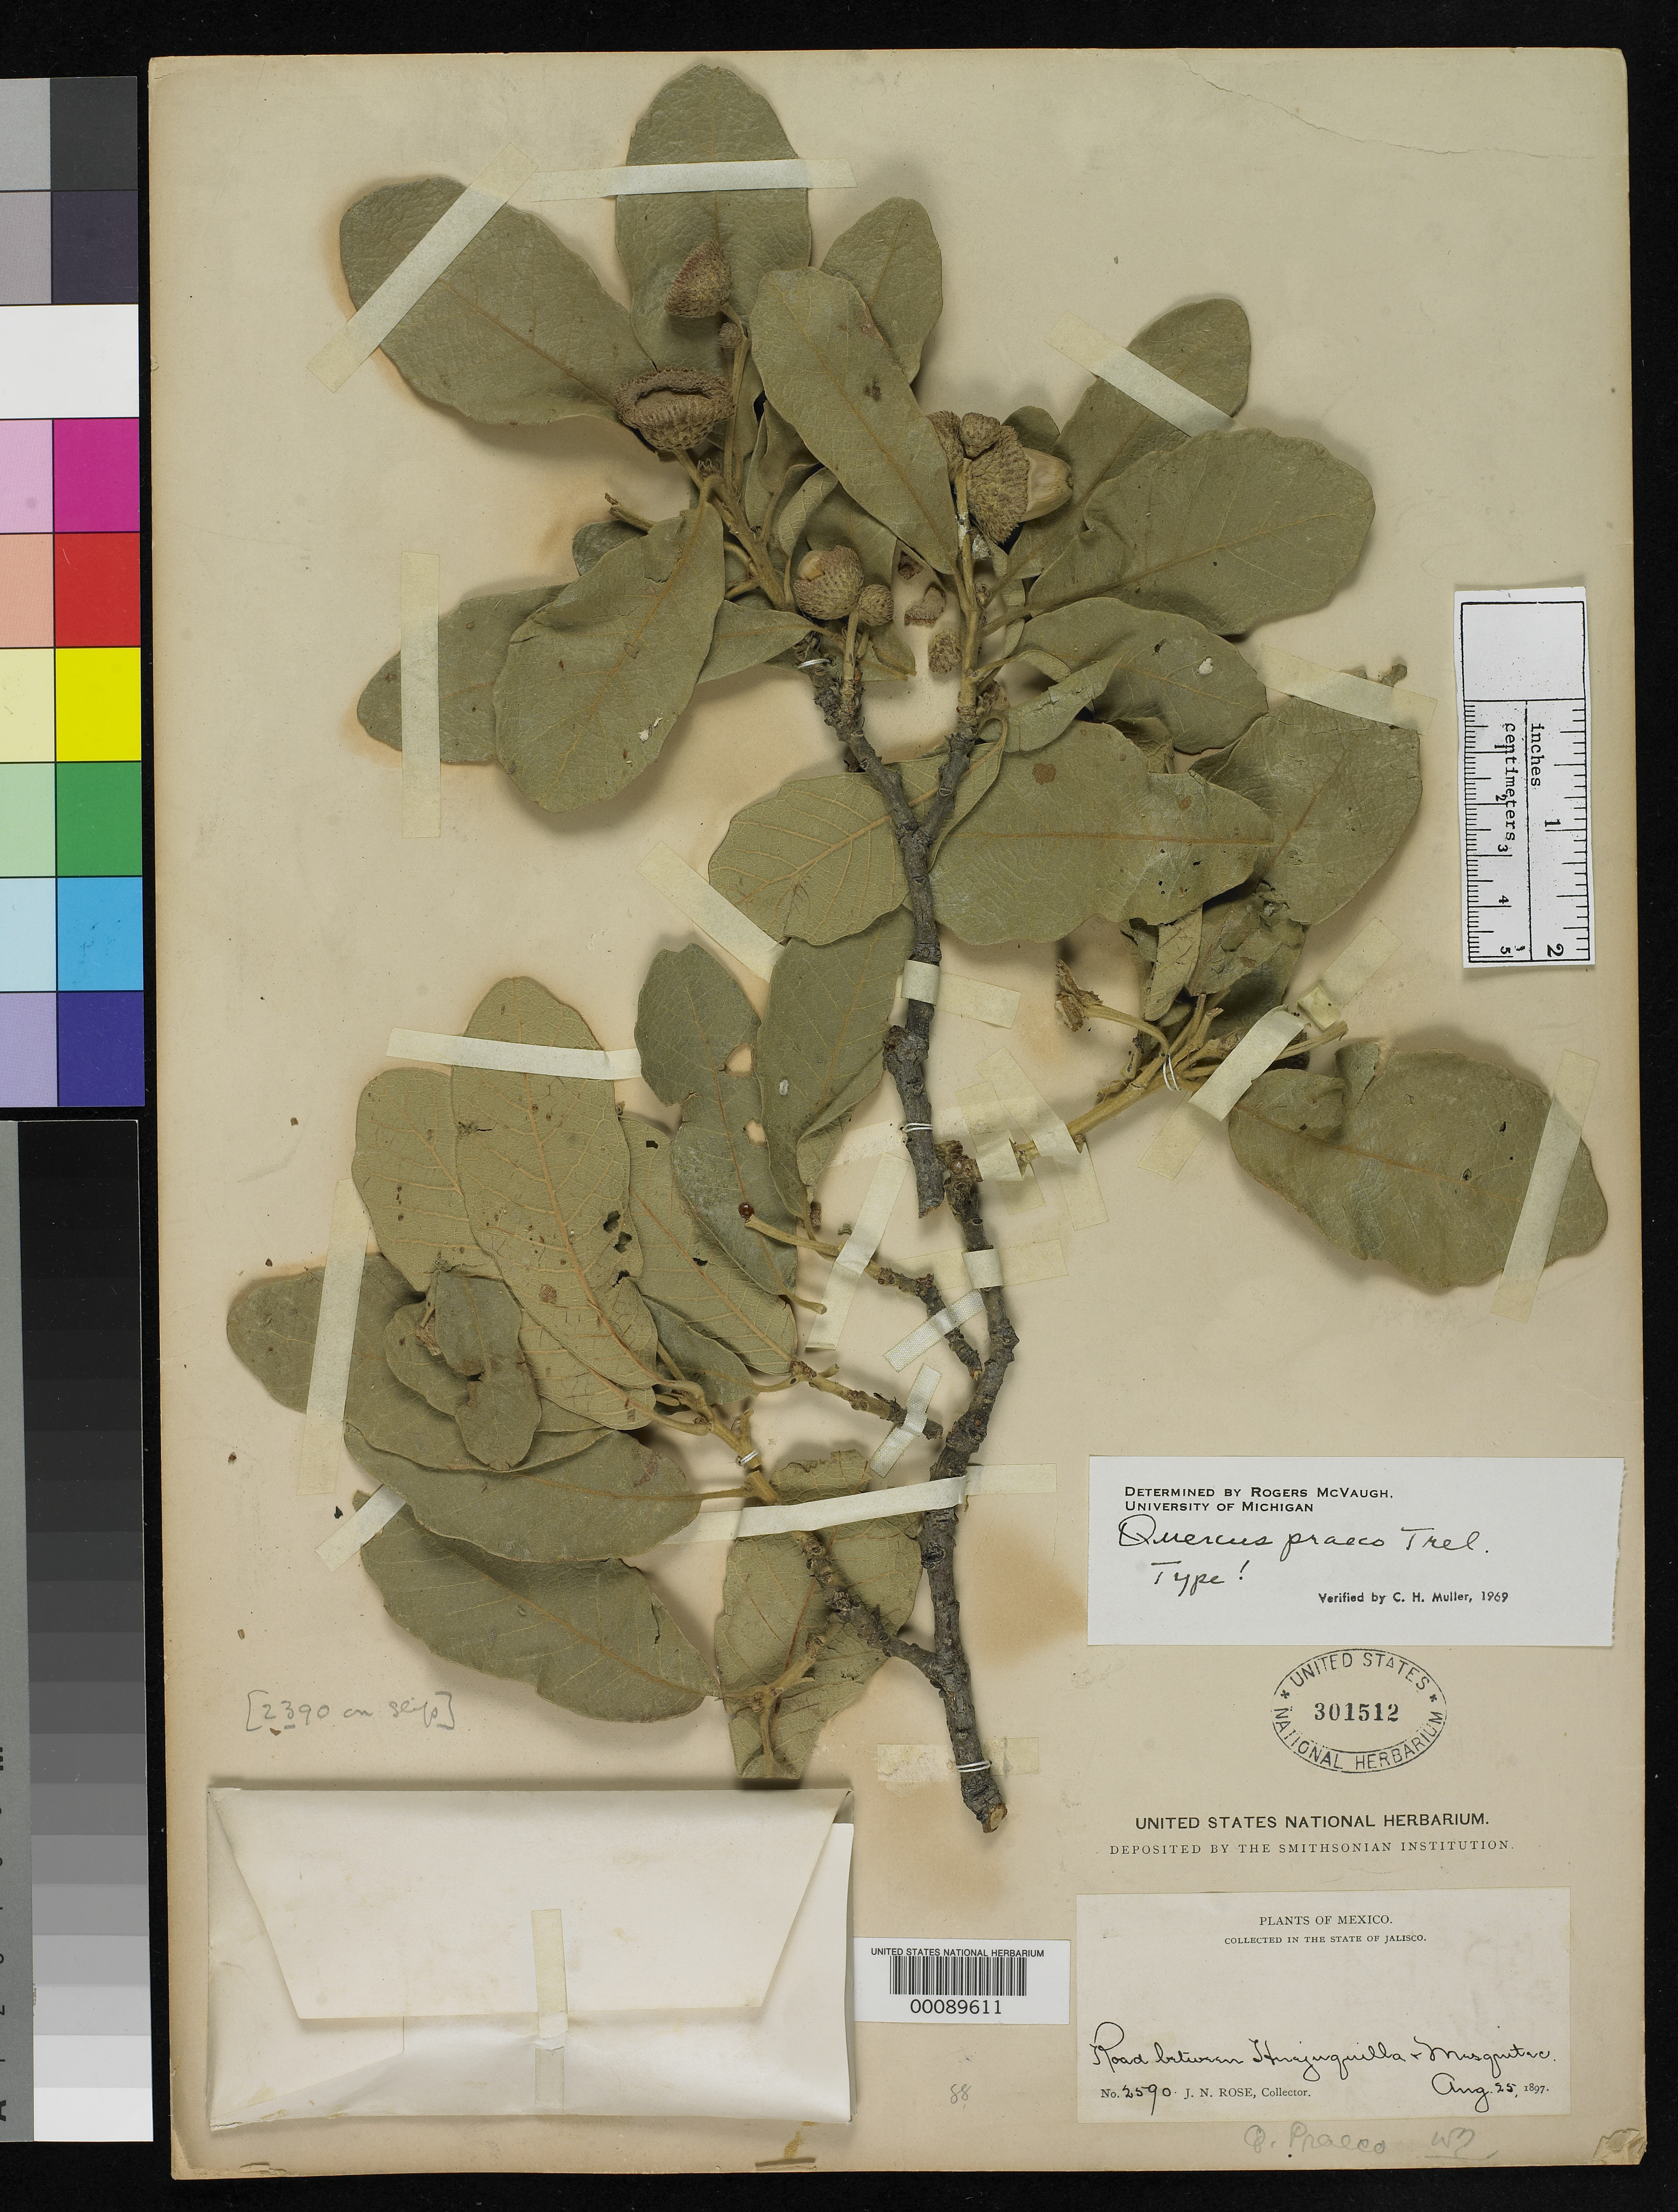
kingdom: Plantae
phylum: Tracheophyta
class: Magnoliopsida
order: Fagales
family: Fagaceae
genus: Quercus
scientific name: Quercus praeco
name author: Trel.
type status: Holotype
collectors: J. N. Rose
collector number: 2590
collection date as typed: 25 Aug 1897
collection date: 1897-08-25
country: Mexico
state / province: Jalisco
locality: Huejuquilla to Mesquitec.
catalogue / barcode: US 301512